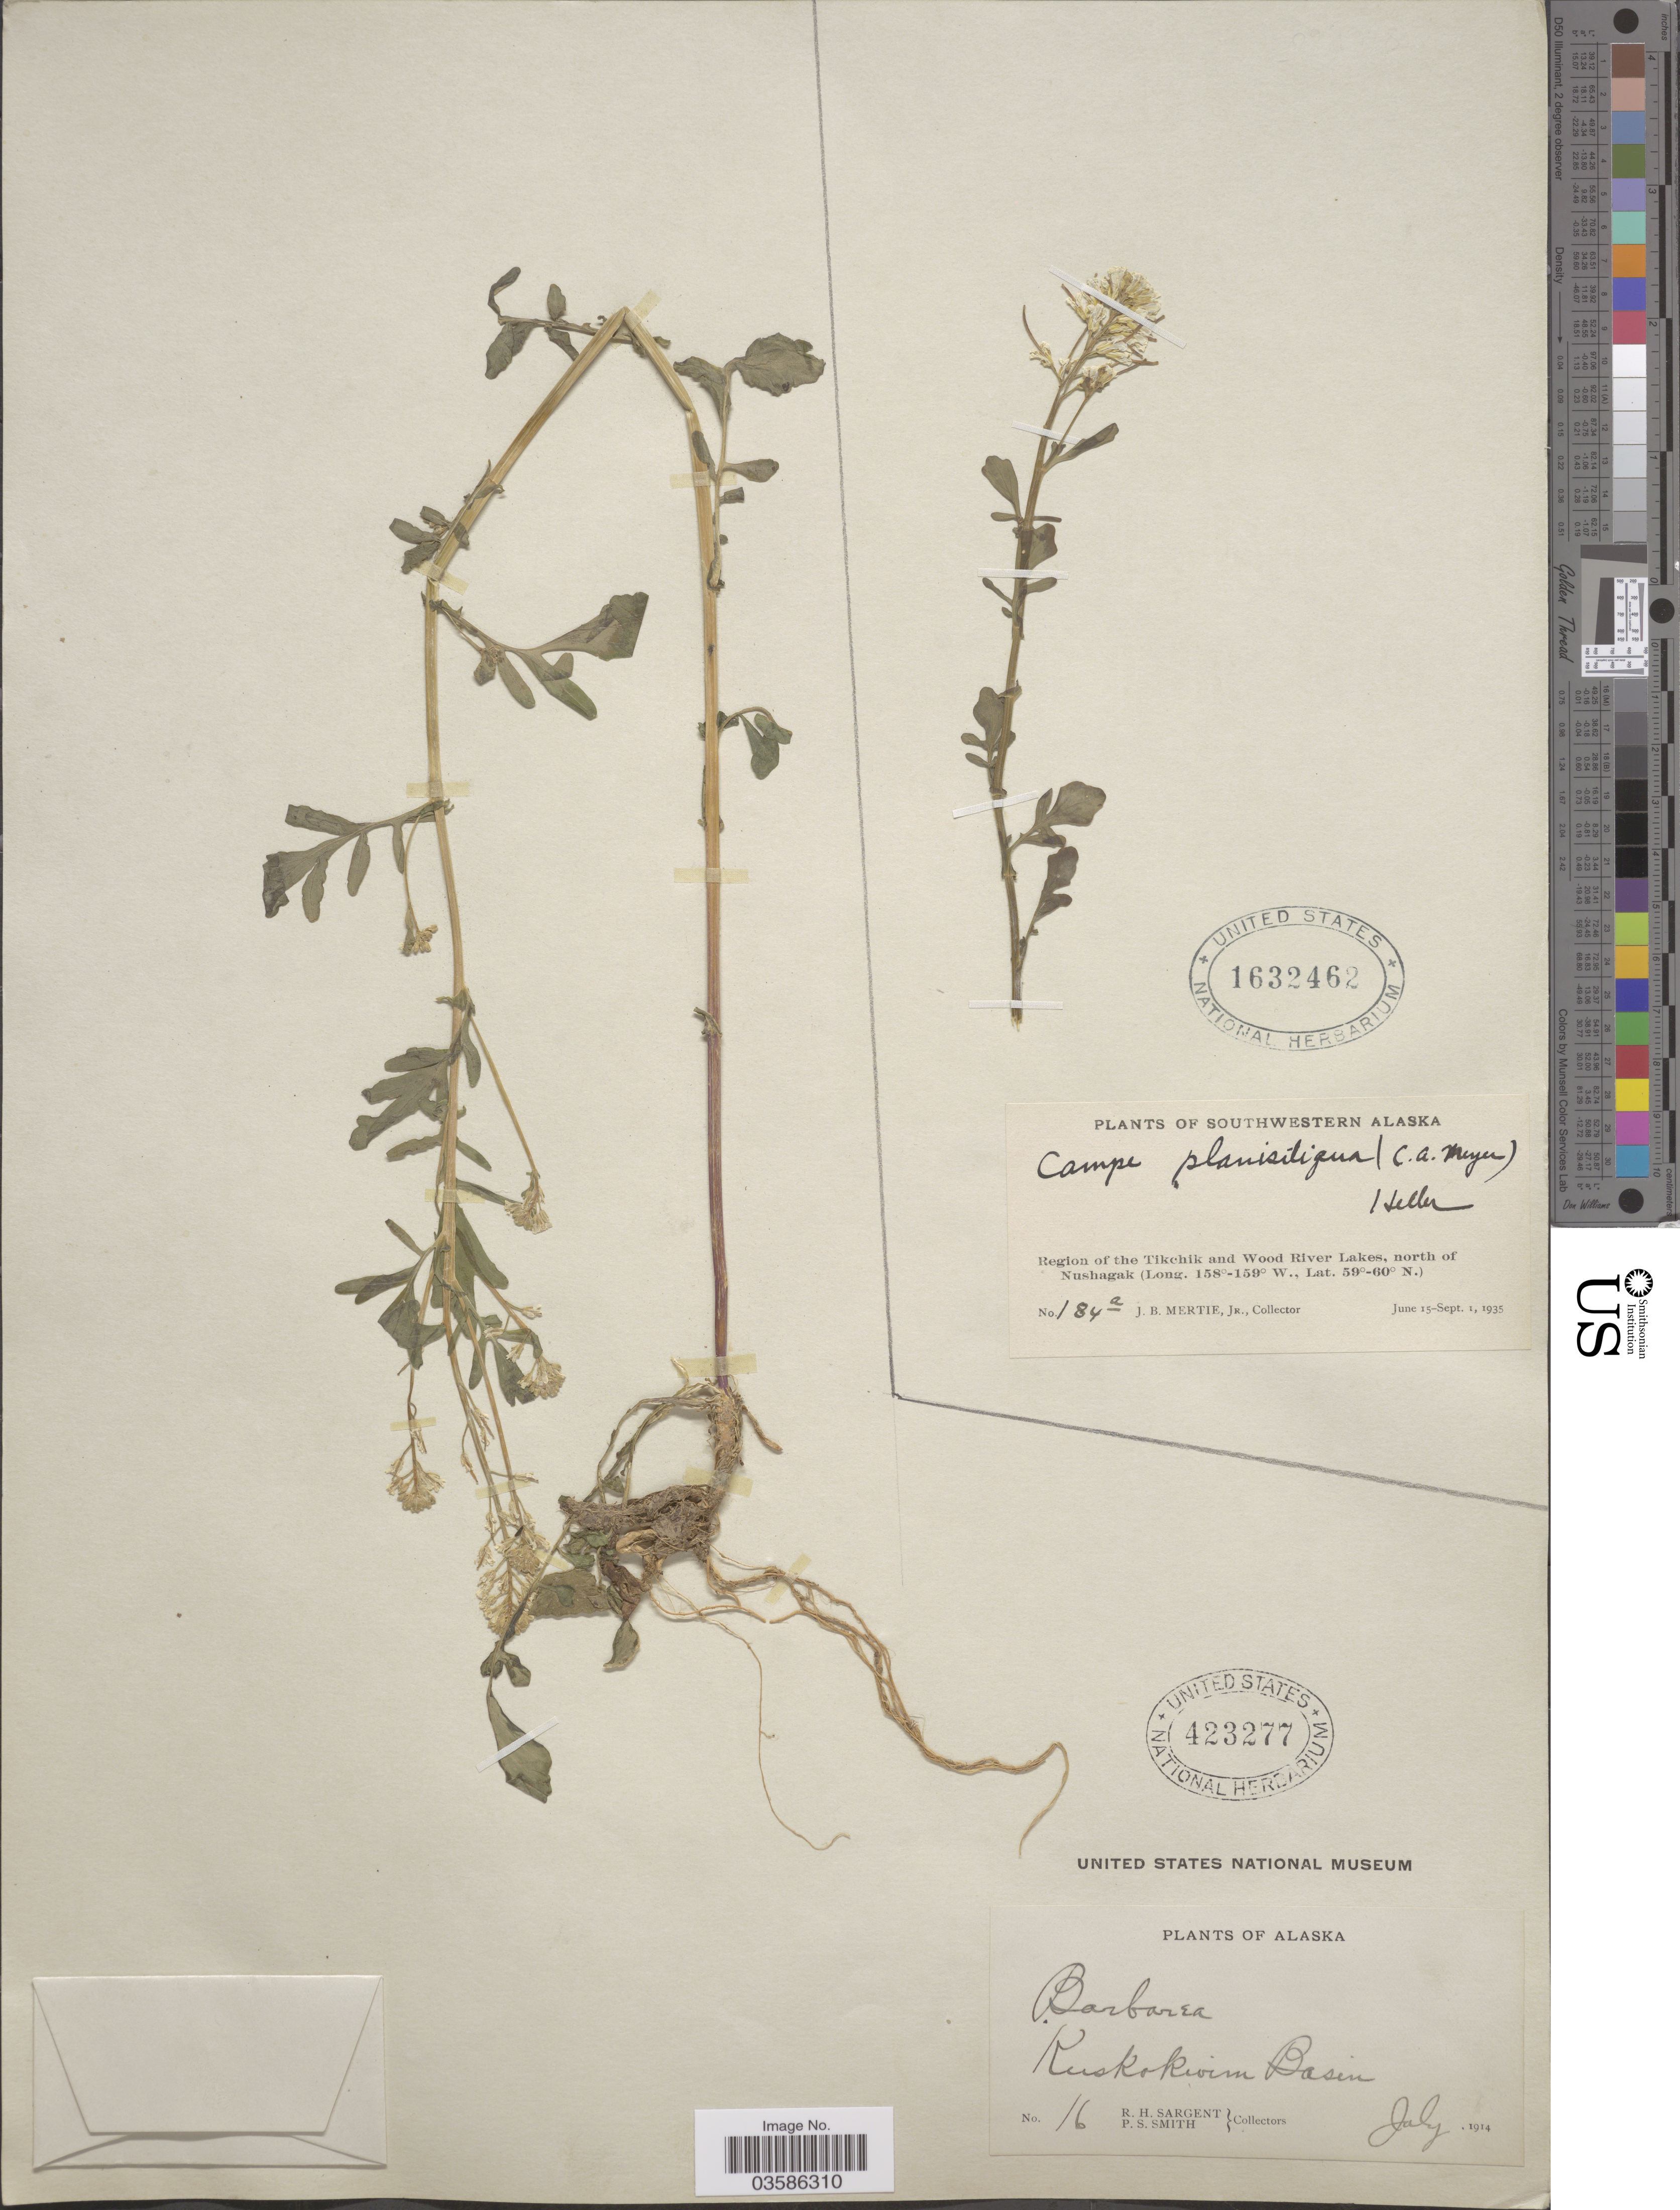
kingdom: Plantae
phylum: Tracheophyta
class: Magnoliopsida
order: Brassicales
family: Brassicaceae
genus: Barbarea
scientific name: Barbarea orthoceras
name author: Ledeb.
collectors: J. Mertie Jr.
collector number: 184a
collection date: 1935-06-15/1935-09-01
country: United States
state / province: Alaska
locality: Southwestern Alaska. Region of the Tikchik and Wood River Lakes, north of Nushagak.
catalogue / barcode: US 1632462